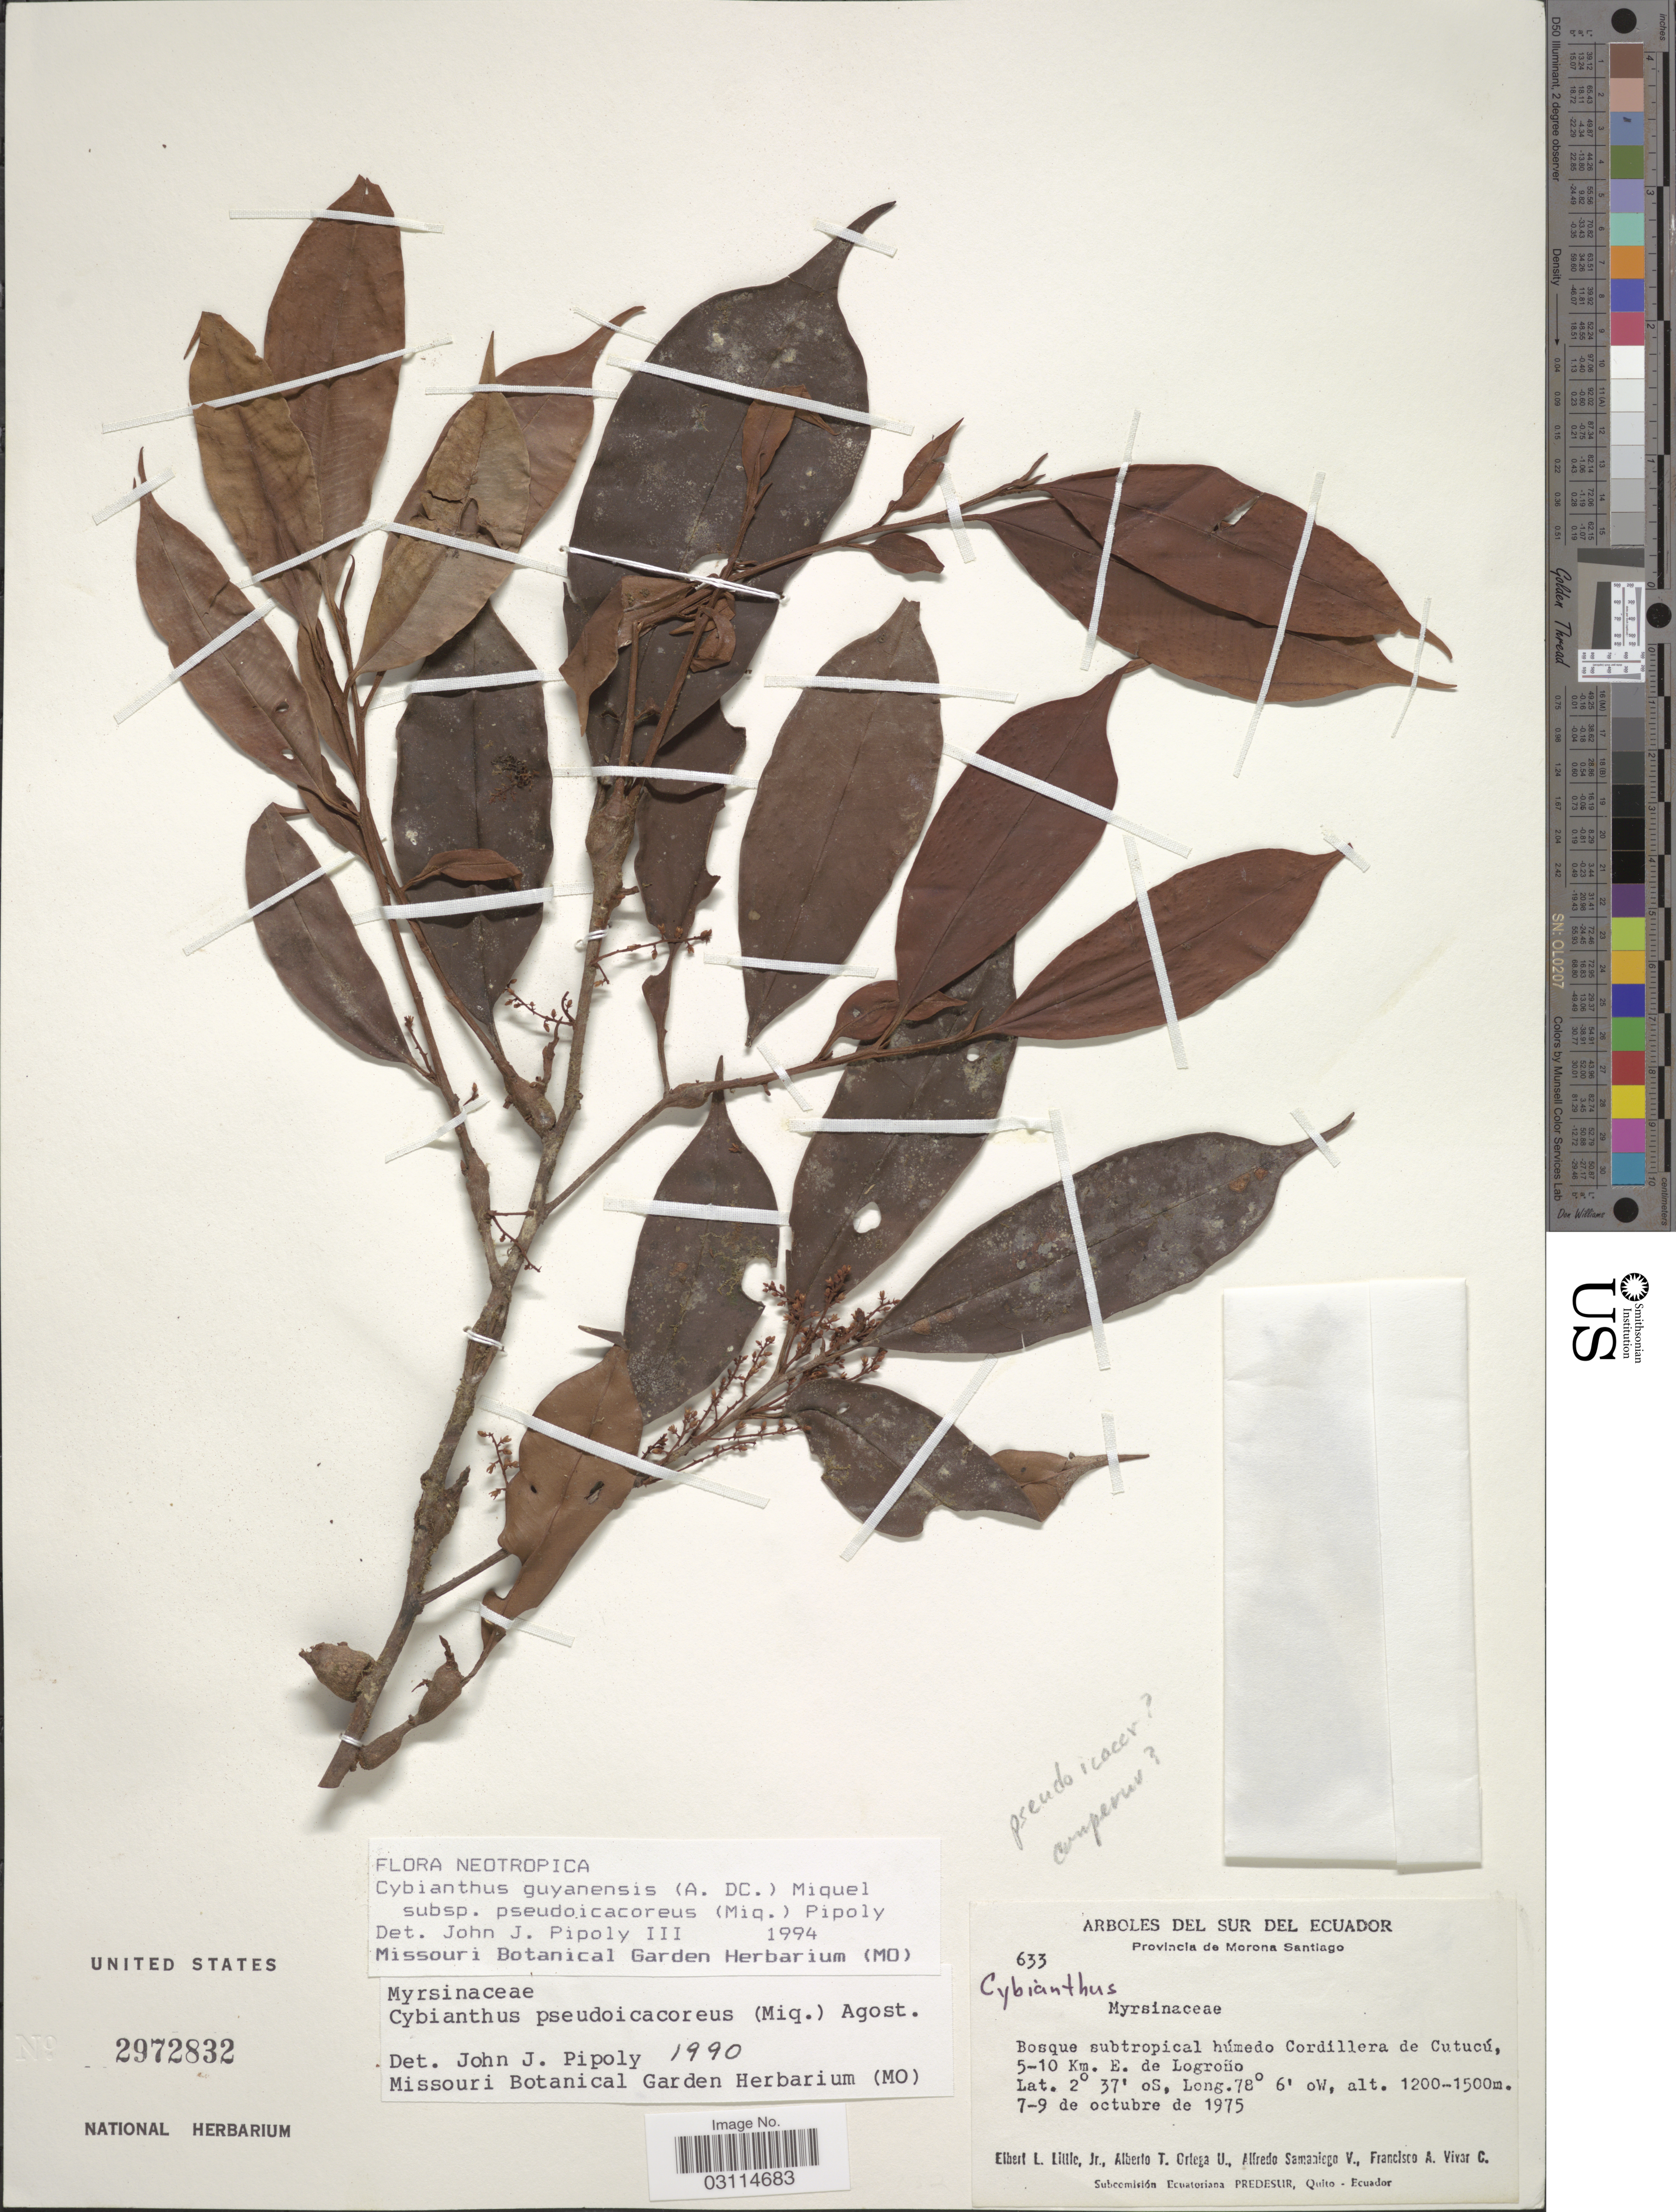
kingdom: Plantae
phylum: Tracheophyta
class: Magnoliopsida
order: Ericales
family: Primulaceae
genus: Cybianthus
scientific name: Cybianthus guyanensis subsp. pseudoicacoreus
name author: (Miq.) Pipoly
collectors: E. L. Little, A. T. Ortega U., A. V. Samaniego & F. A. Vivar C.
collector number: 633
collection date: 1975-10-07/1975-10-09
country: Ecuador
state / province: Morona-Santiago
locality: Bosque subtropical húmedo Cordillera de Cutucú 5-10 Km. E. de Logroño.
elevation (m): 1200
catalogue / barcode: US 2972832